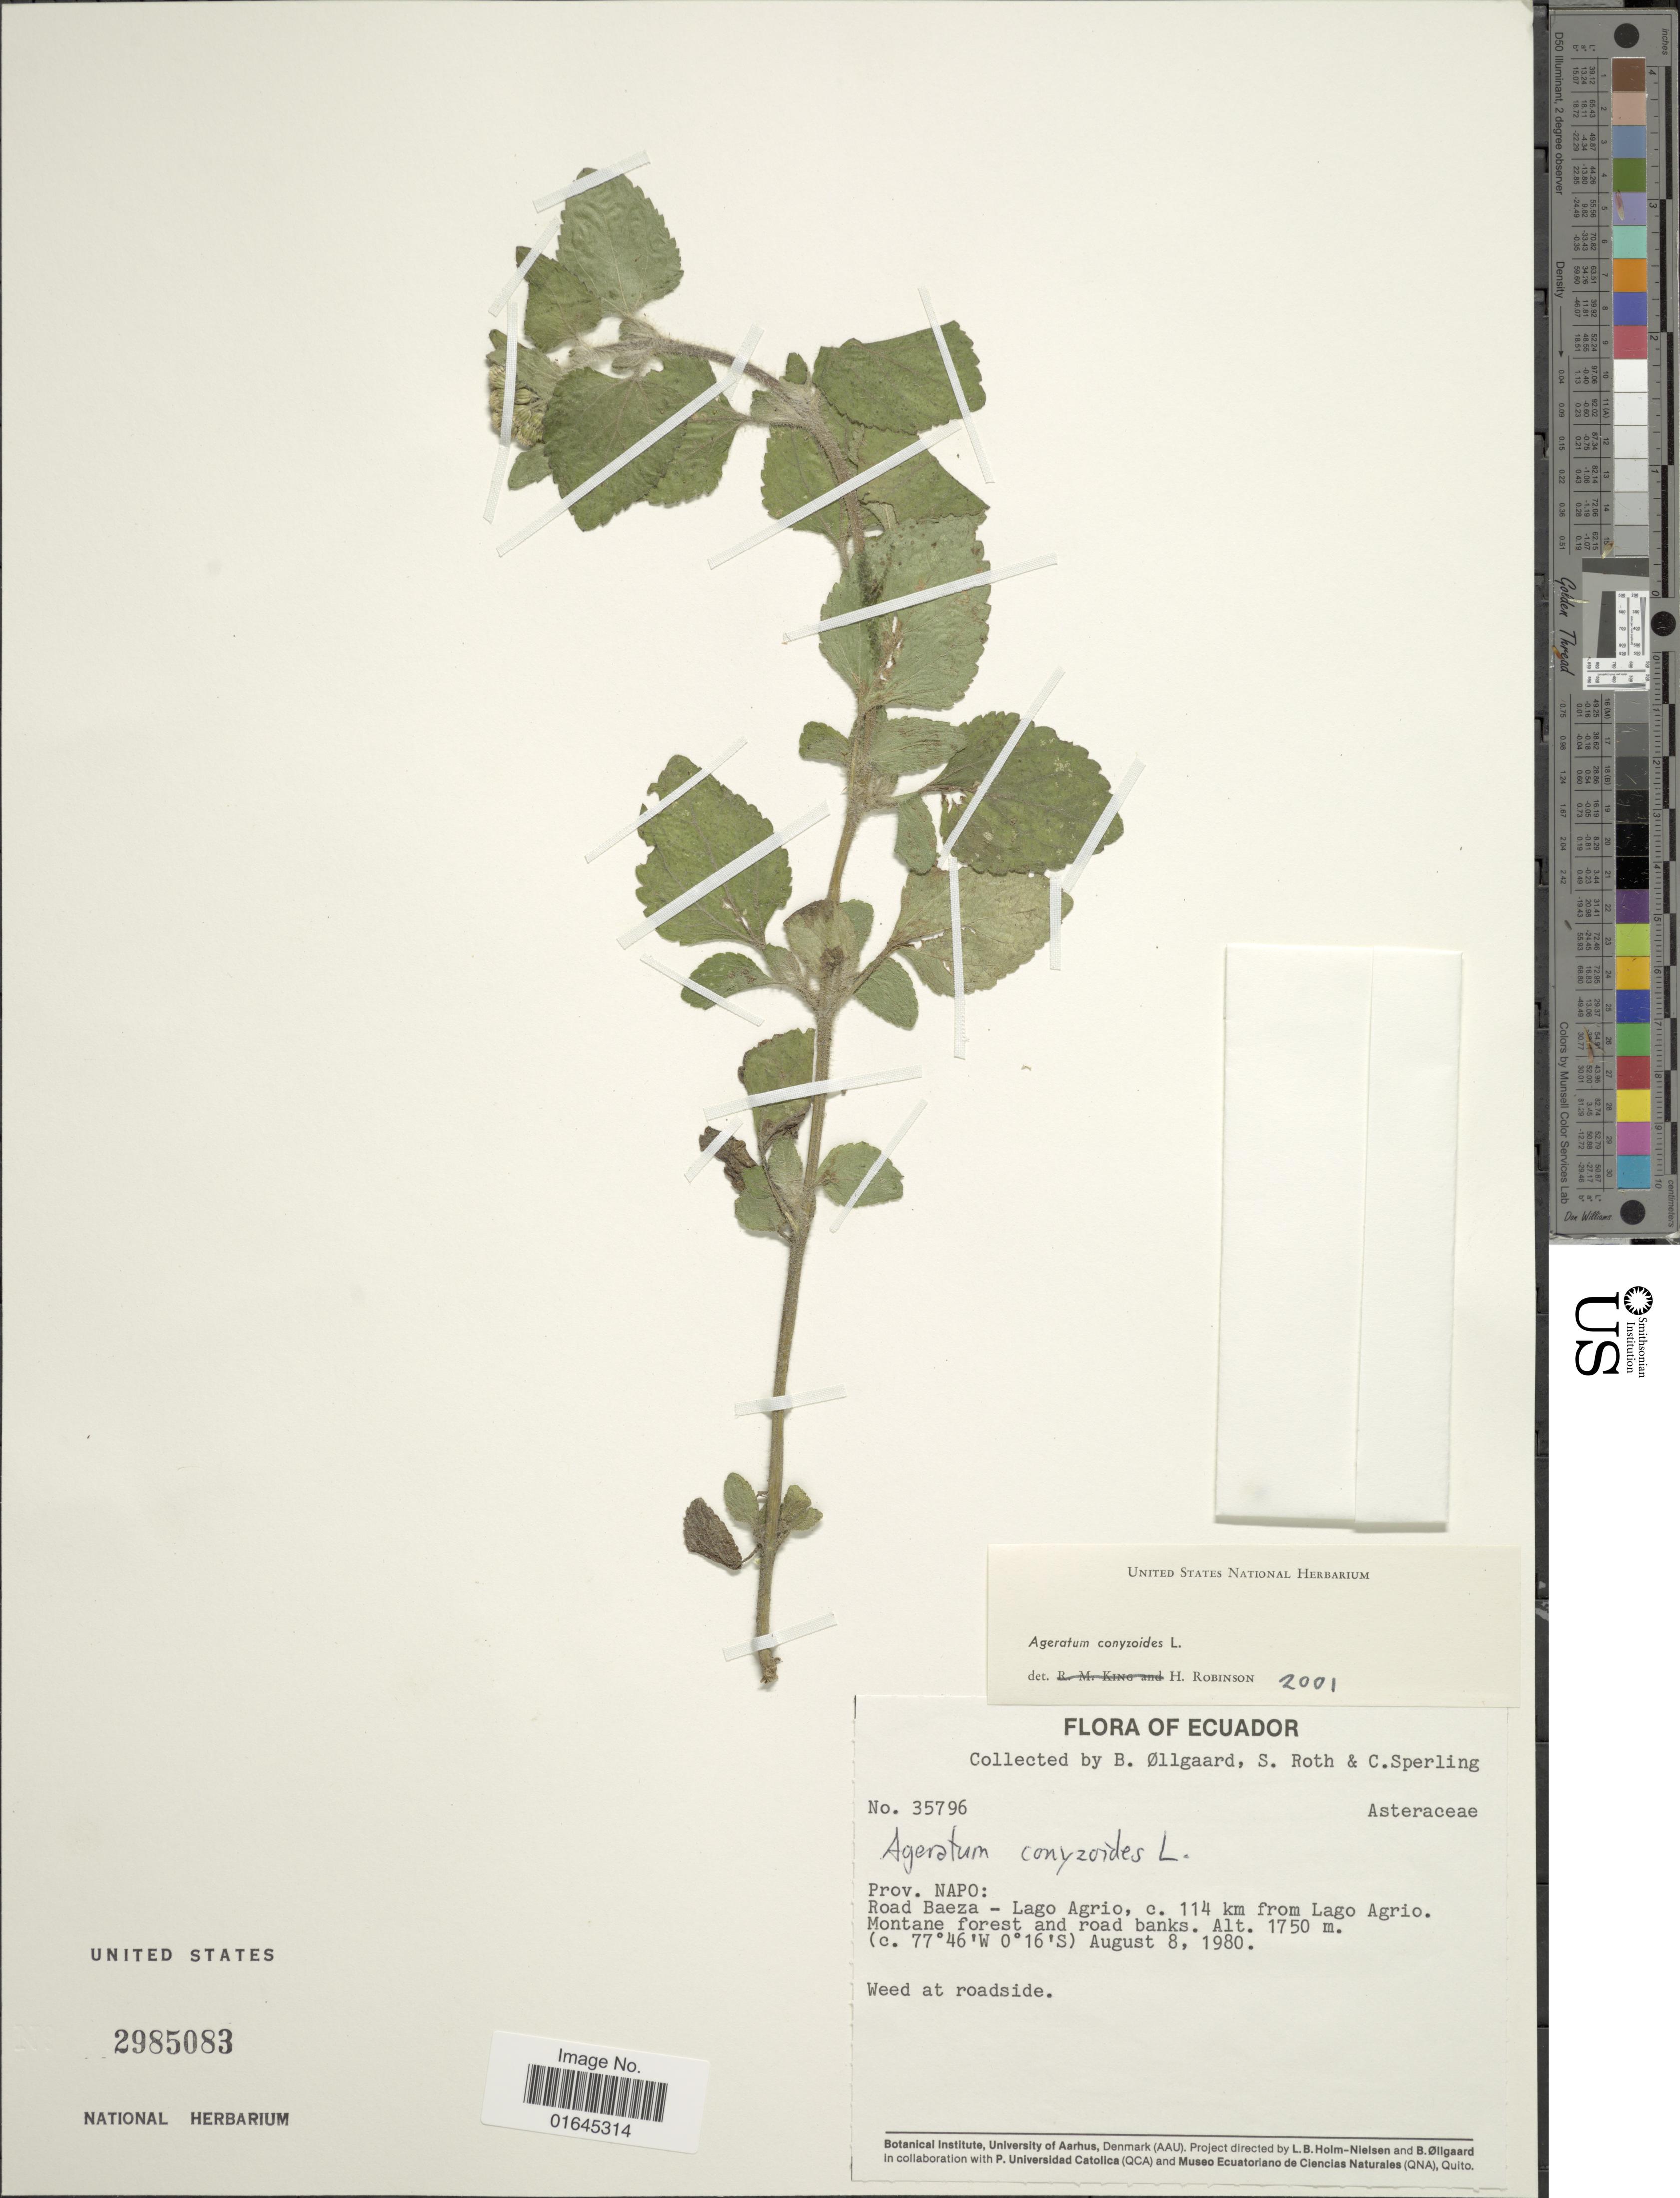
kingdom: Plantae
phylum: Tracheophyta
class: Magnoliopsida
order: Asterales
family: Asteraceae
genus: Ageratum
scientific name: Ageratum conyzoides subsp. conyzoides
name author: L.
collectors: B. Øllgaard, S. Roth & C. Sperling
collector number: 35796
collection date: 1980-08-08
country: Ecuador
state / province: Napo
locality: Road Baeza - Lago Agrio, c. 114 km from Lago Agrio. Montane forest and road banks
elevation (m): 1750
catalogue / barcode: US 2985083